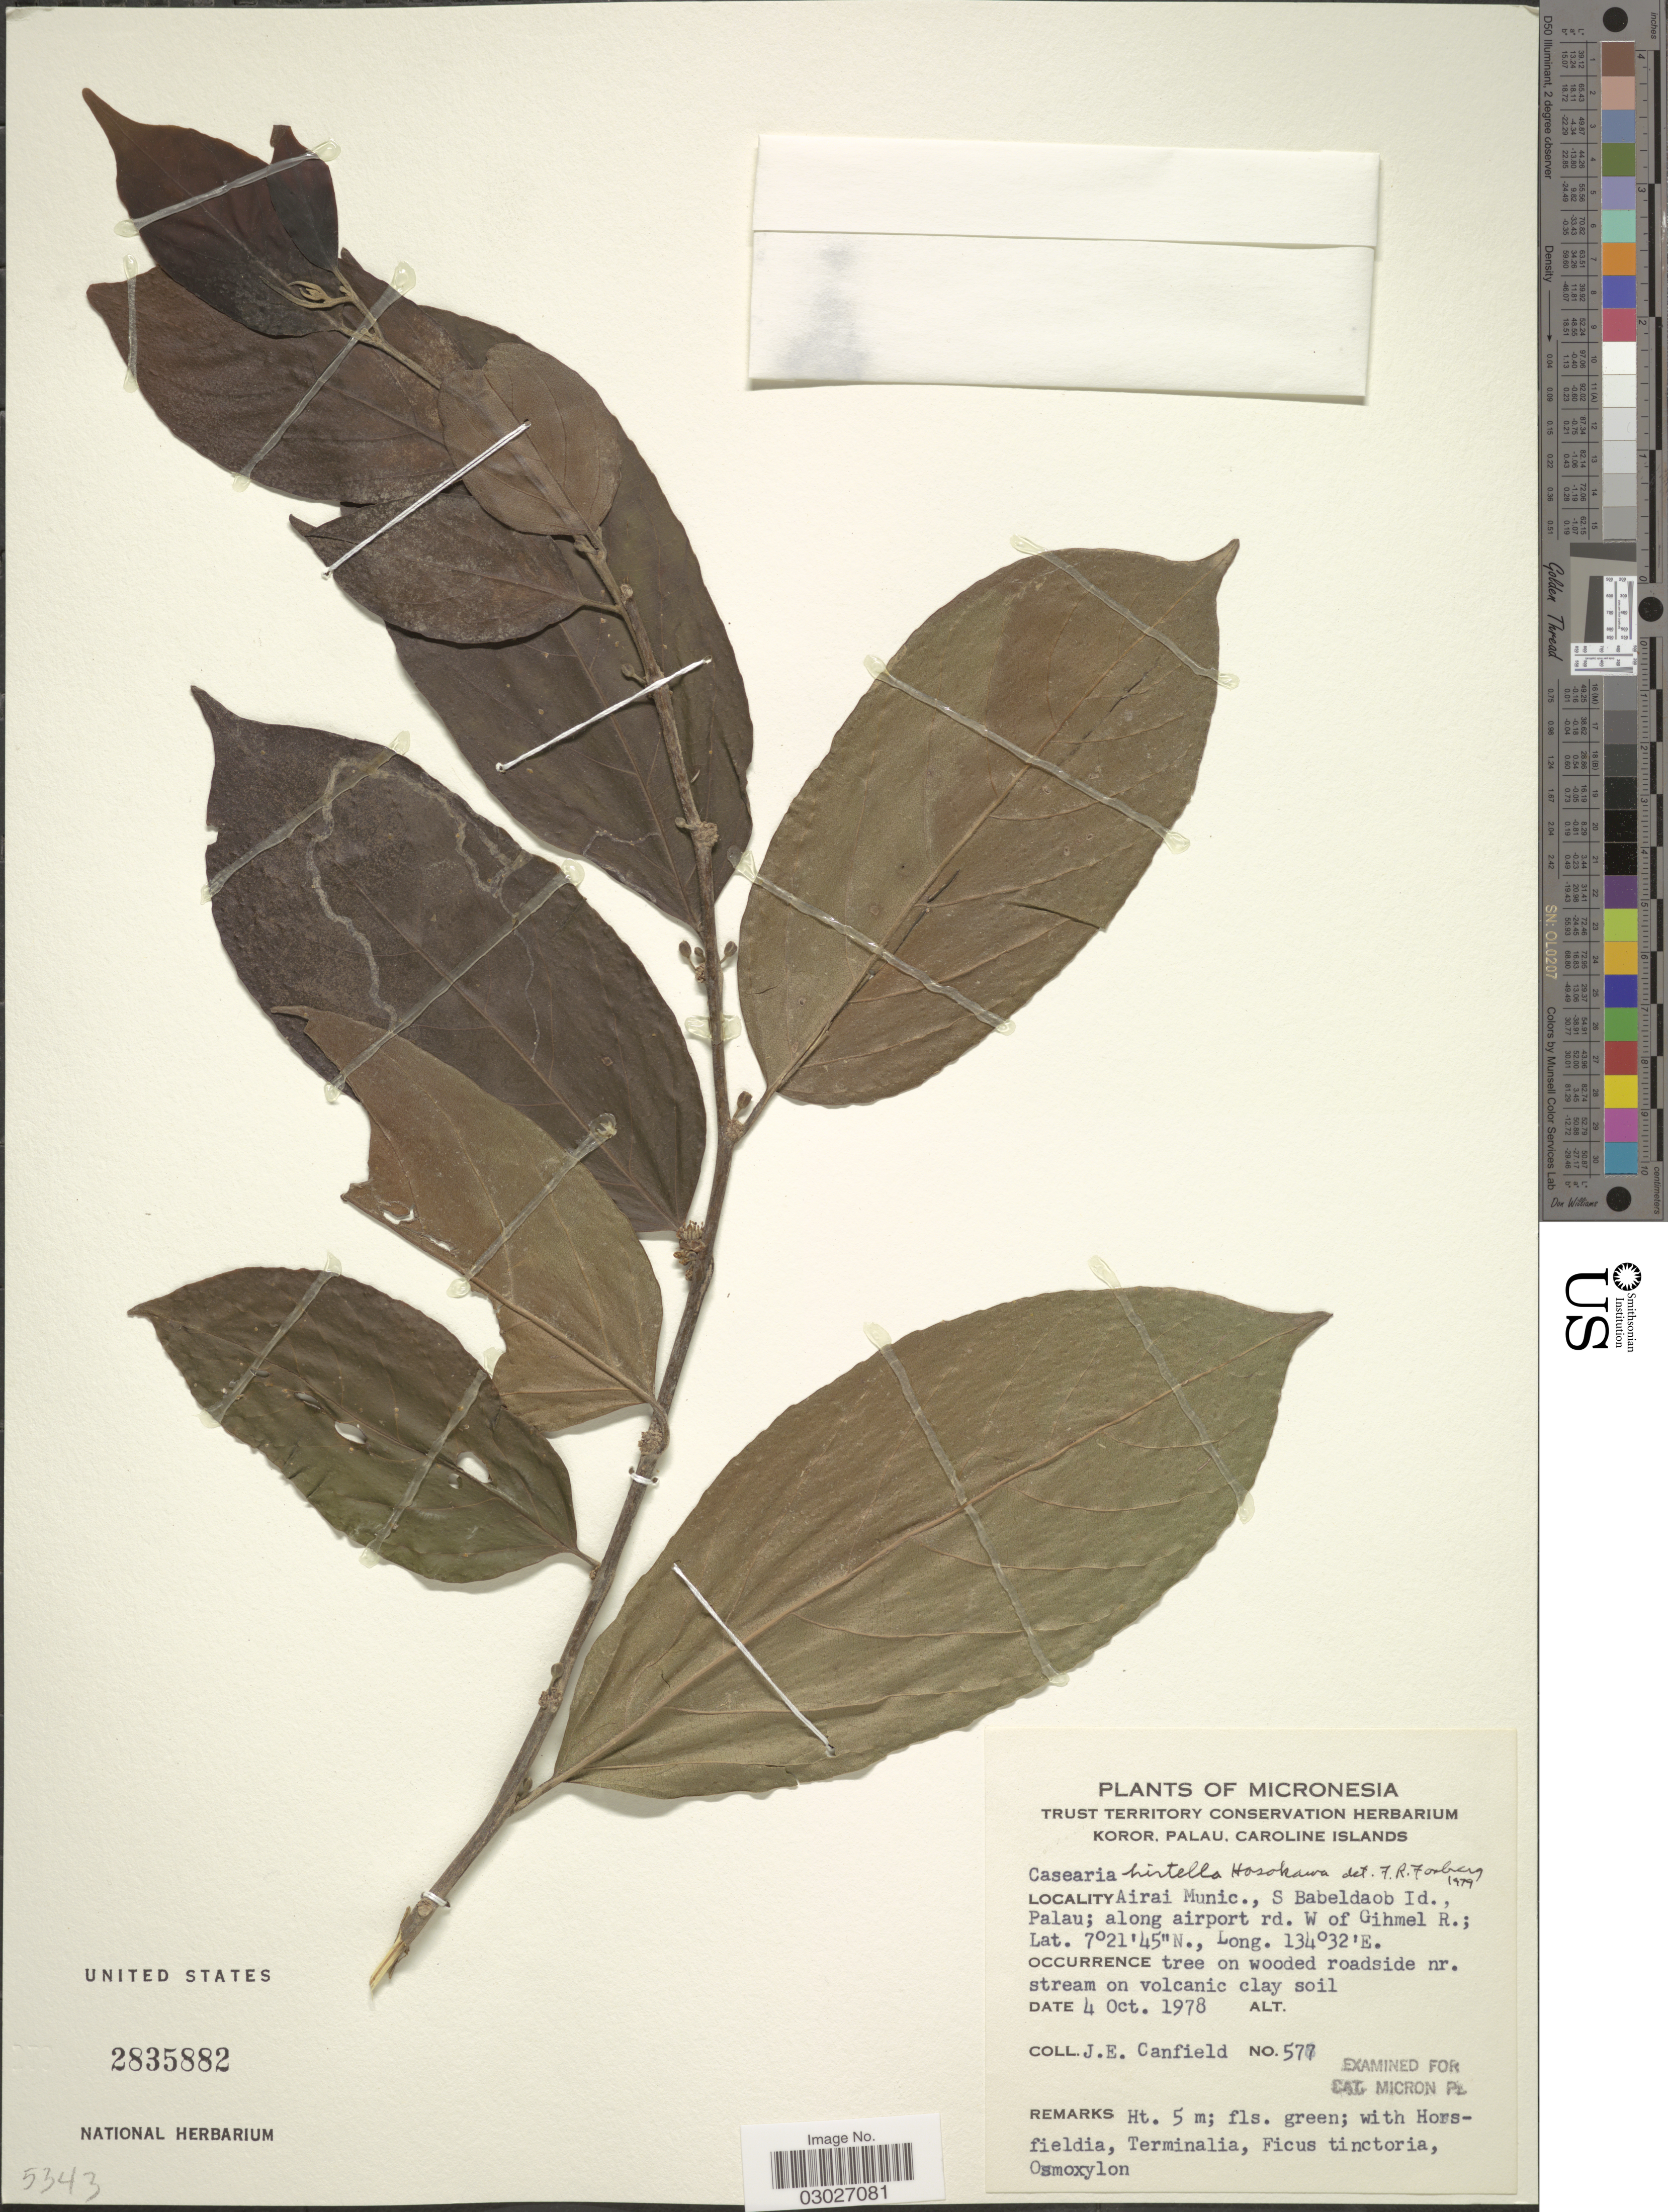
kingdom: Plantae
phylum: Tracheophyta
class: Magnoliopsida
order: Malpighiales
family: Salicaceae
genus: Casearia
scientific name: Casearia hirtella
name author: Hosok.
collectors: J. E. Canfield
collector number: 577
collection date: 1978-10-04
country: Palau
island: Babeldaob [Babelthuap]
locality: Micronesia. Airai Munic., S Babeldaob Id., Palau, along airport rd. W of Gihmel R.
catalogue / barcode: US 2835882